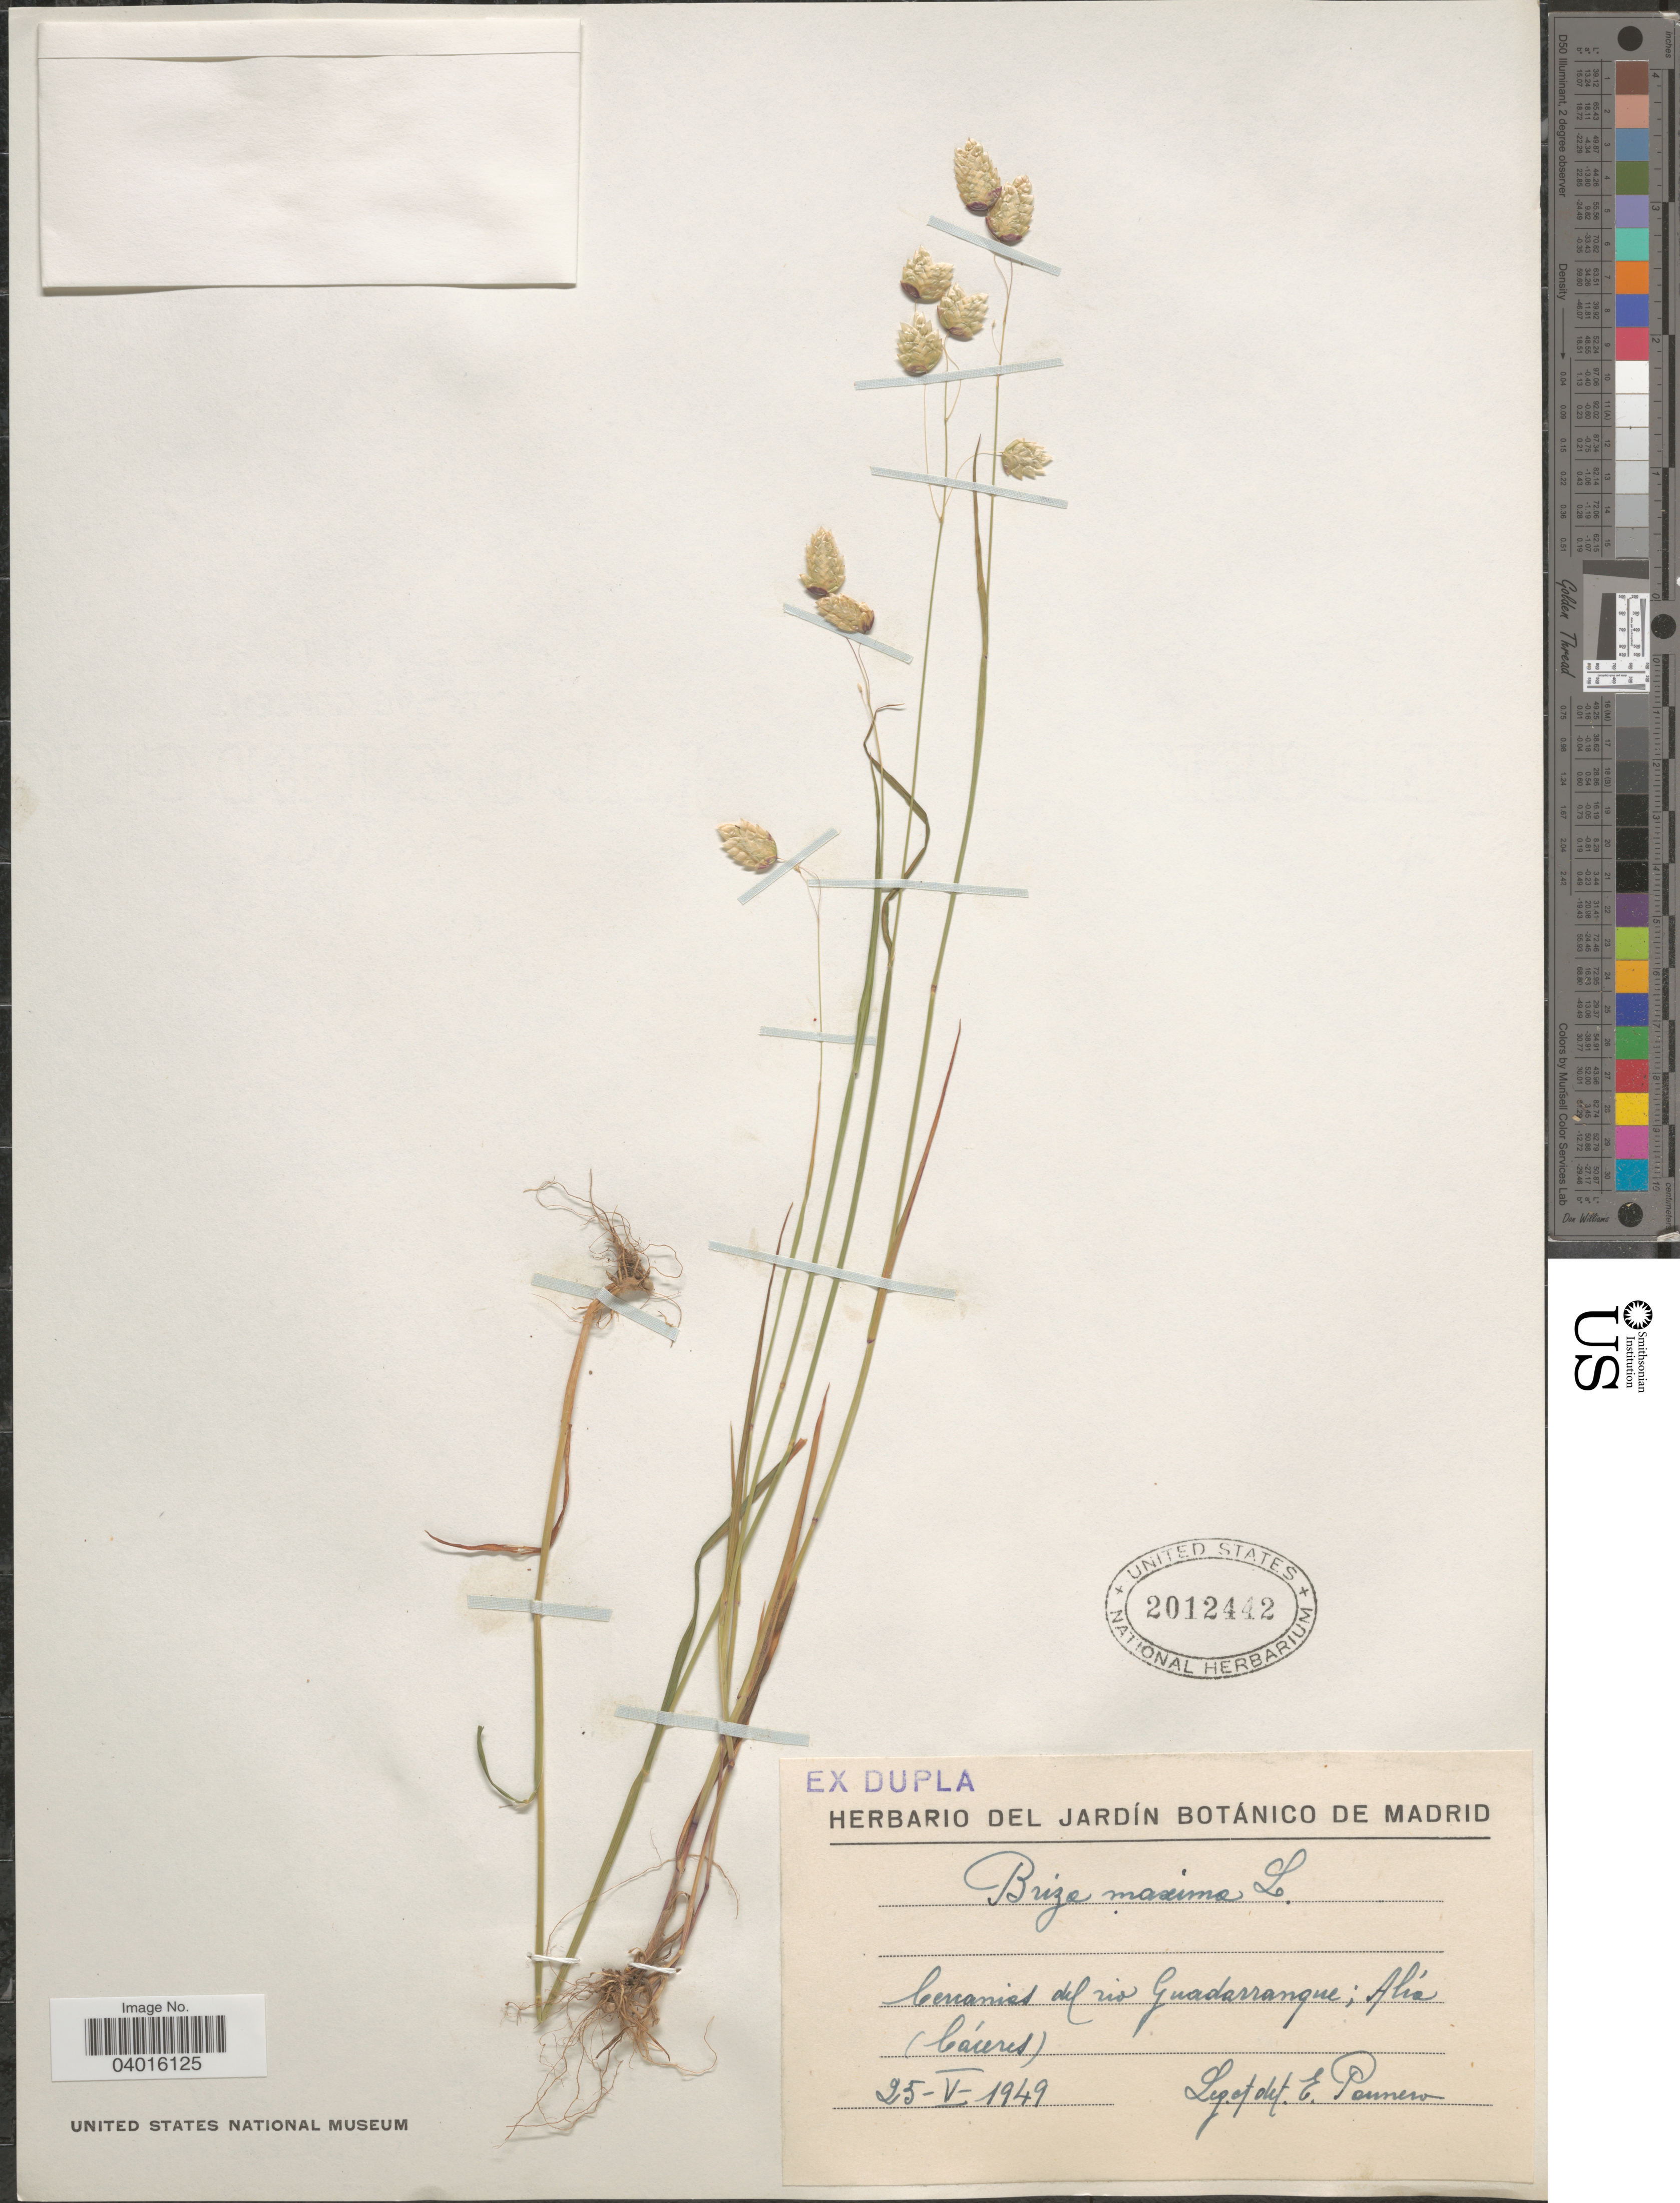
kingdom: Plantae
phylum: Tracheophyta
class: Liliopsida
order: Poales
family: Poaceae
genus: Briza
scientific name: Briza maxima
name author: L.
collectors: E. Pannero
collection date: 1949-05-25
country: Spain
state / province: Madrid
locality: Cercaniss del rio Guadarranque; Aliá (Cáceres).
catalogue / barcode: US 2012442